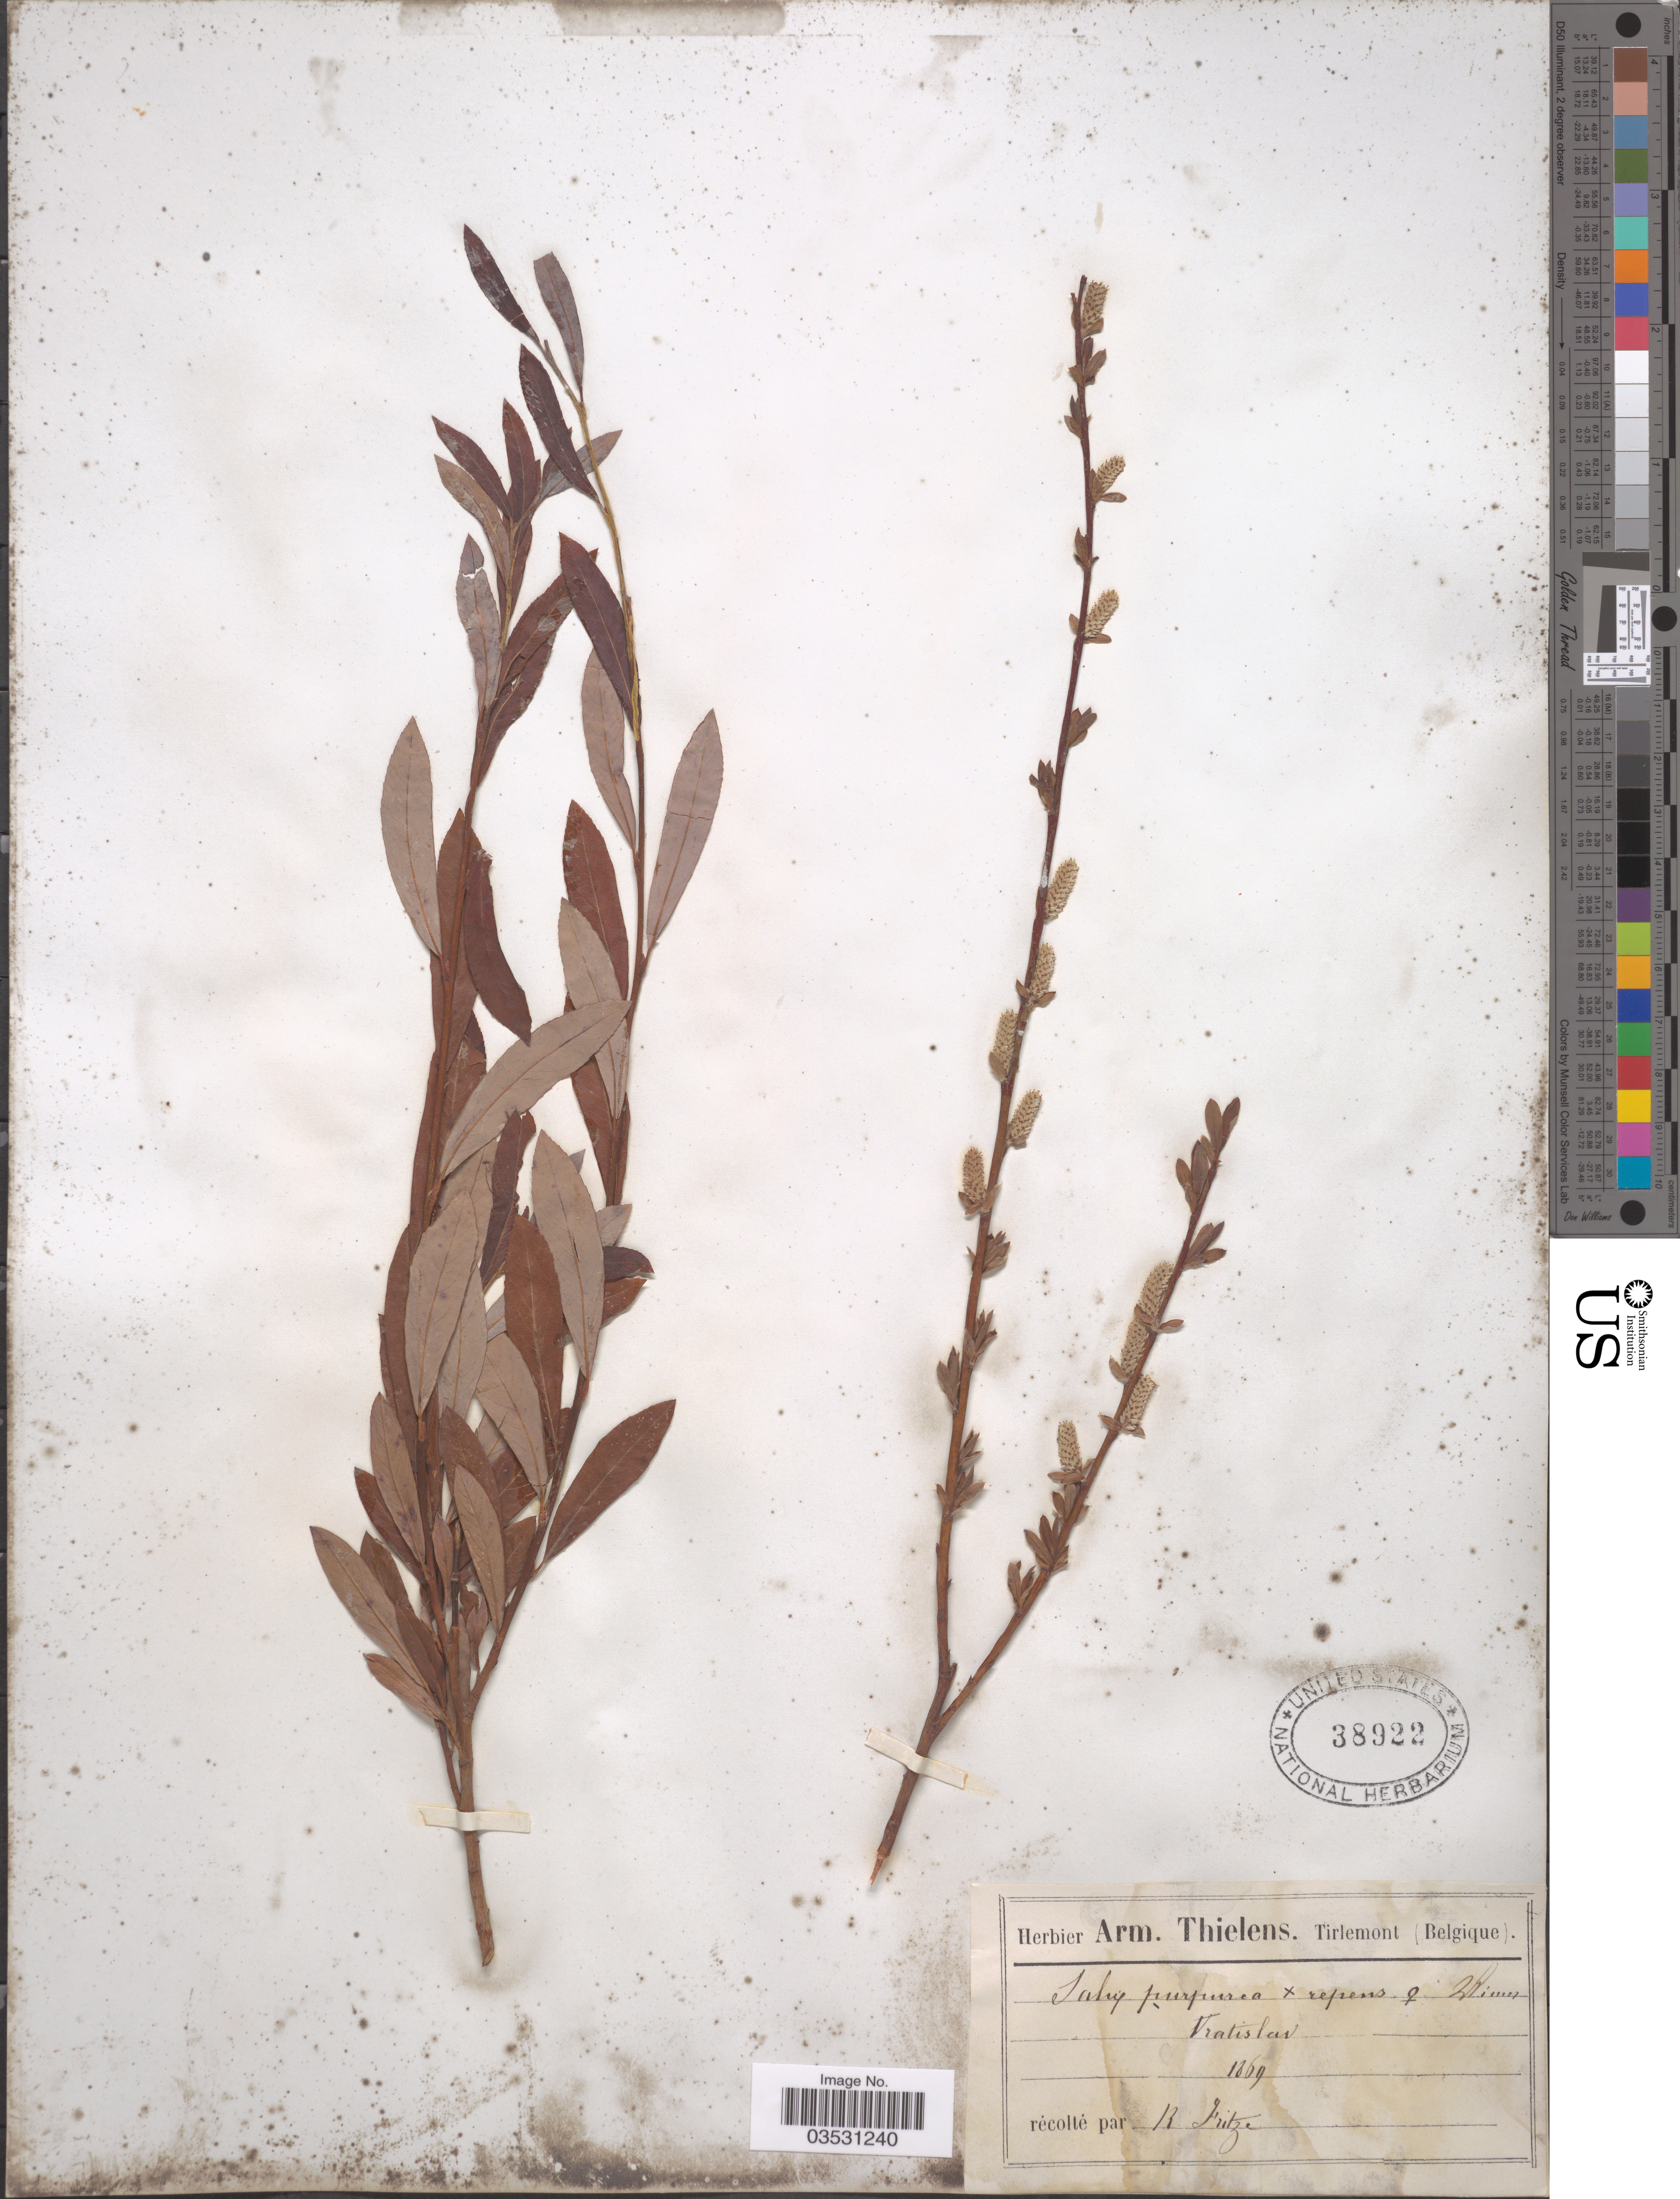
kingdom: Plantae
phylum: Tracheophyta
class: Magnoliopsida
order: Malpighiales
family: Salicaceae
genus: Salix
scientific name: Salix purpurea x S. repens L.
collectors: R. Fritze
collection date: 1869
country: Poland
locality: Vratislav.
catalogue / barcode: US 38922